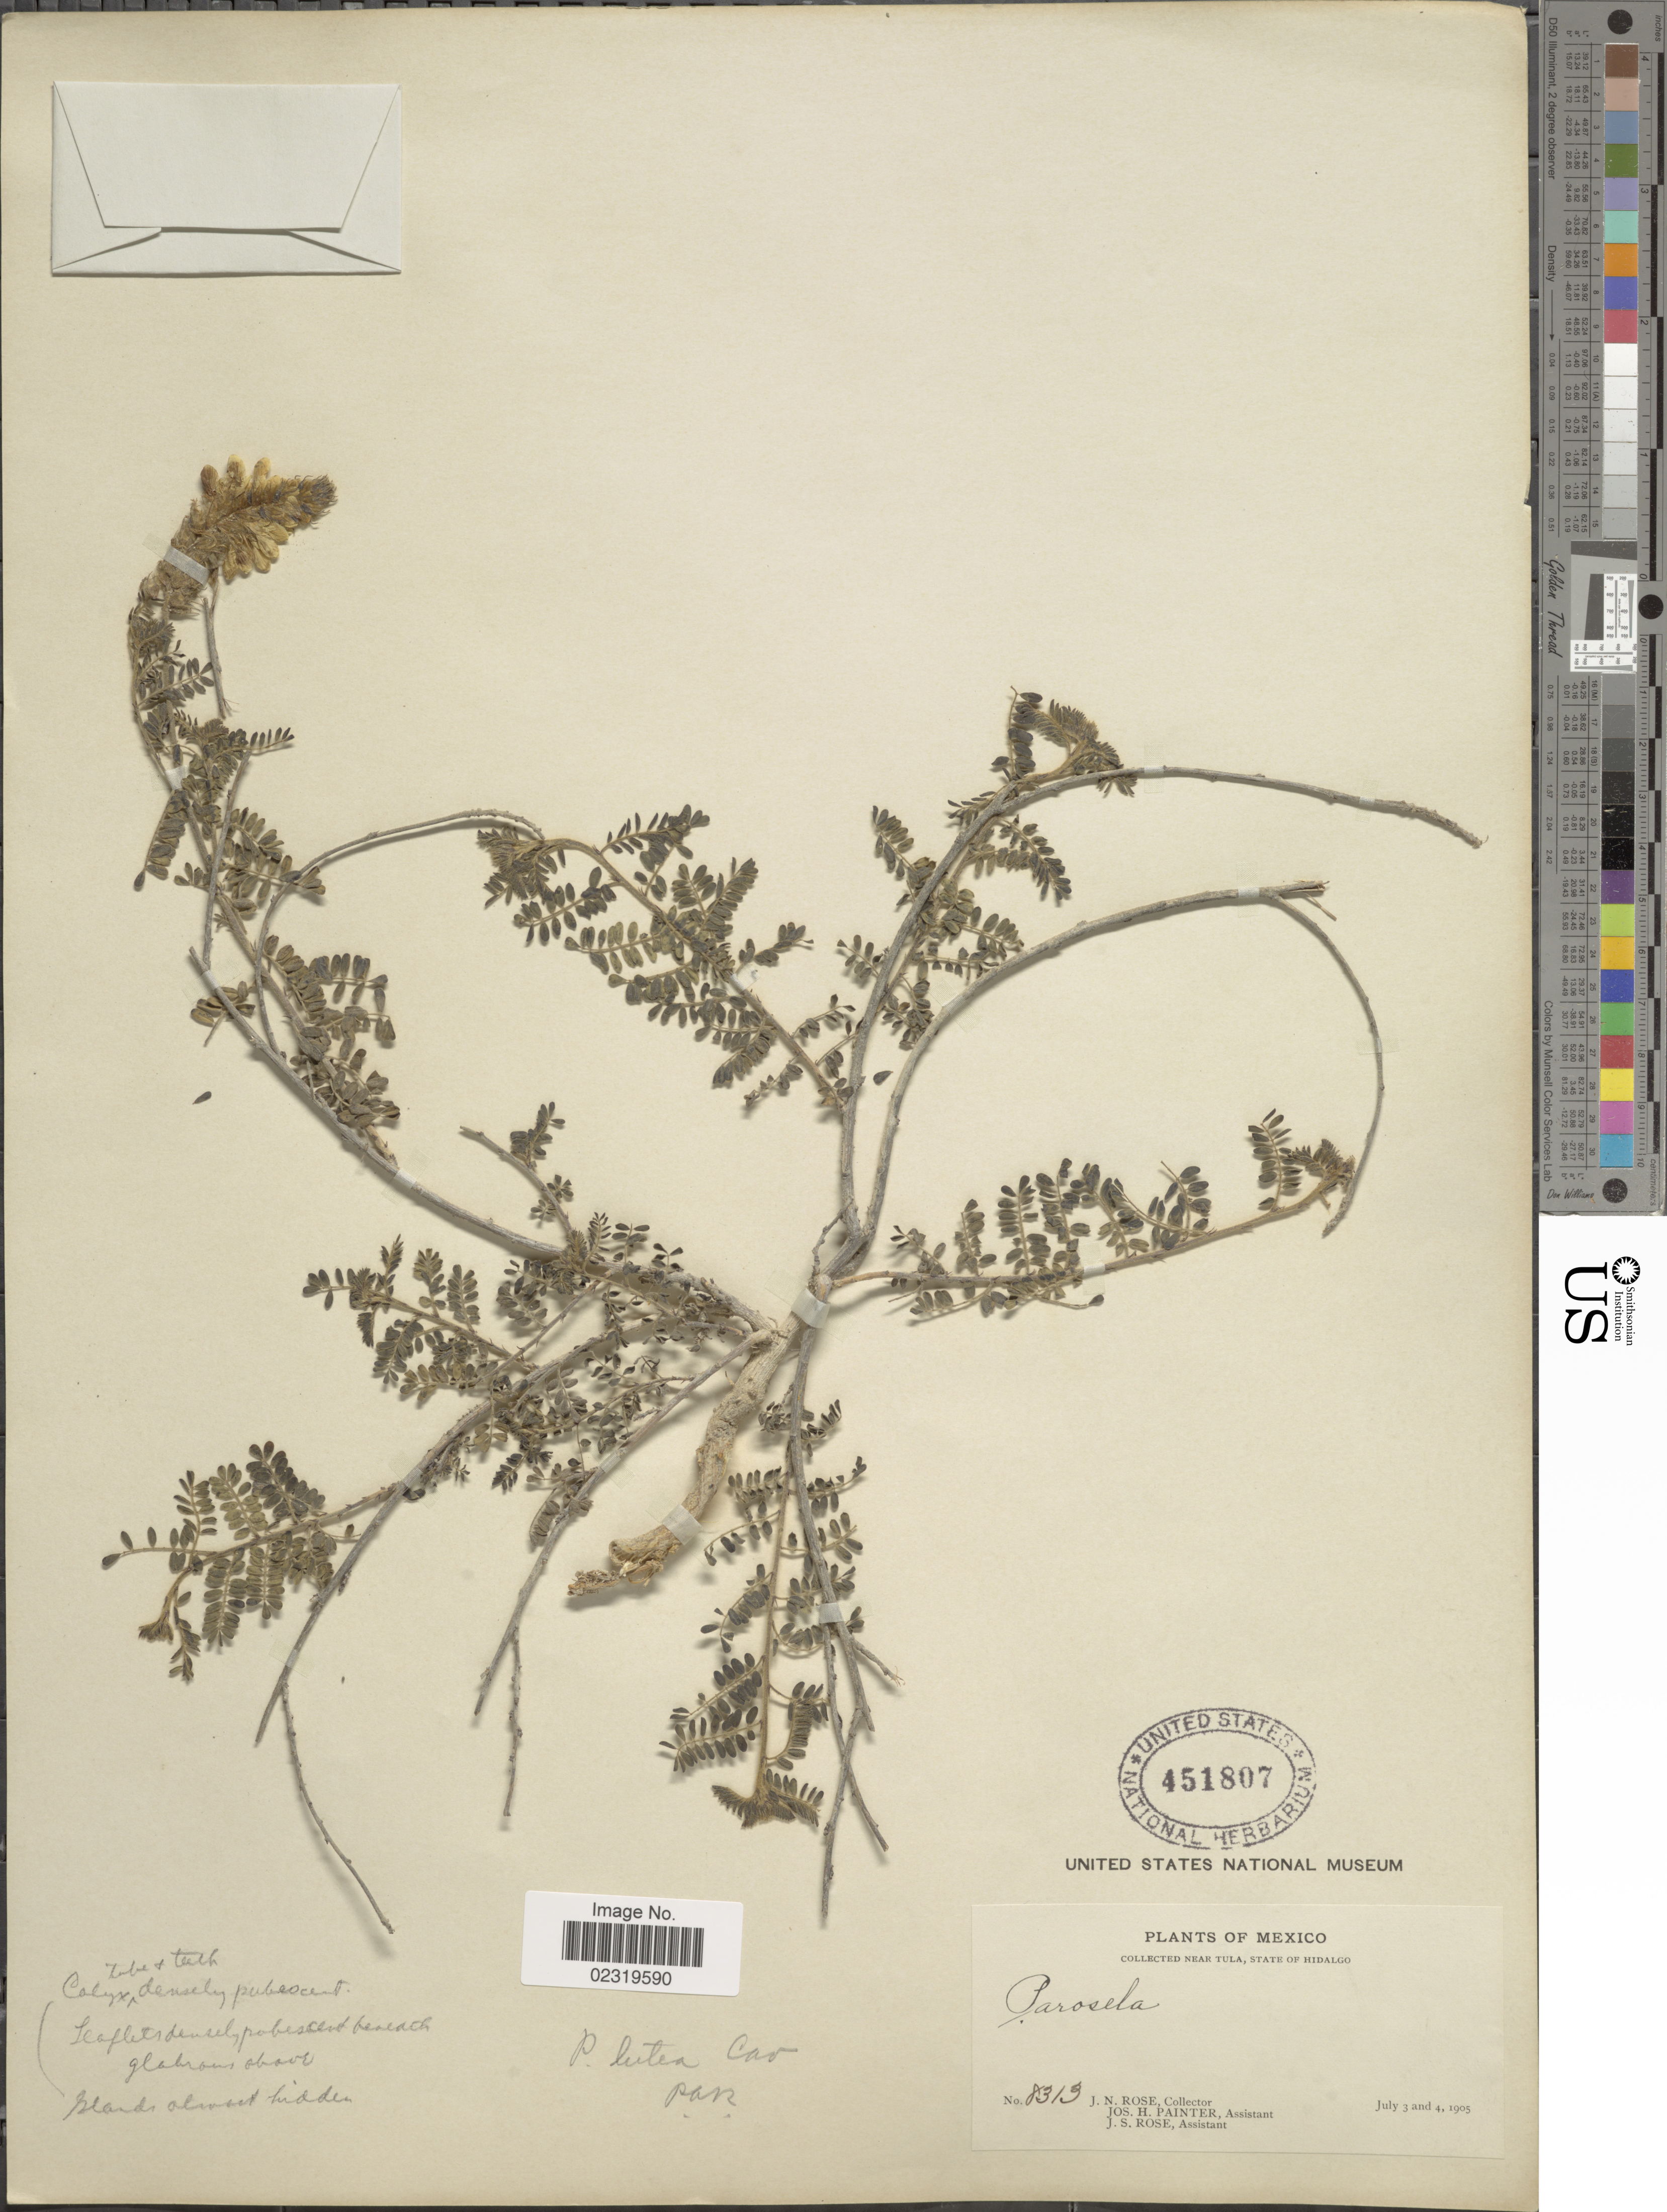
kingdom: Plantae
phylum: Tracheophyta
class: Magnoliopsida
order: Fabales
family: Fabaceae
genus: Dalea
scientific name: Dalea lutea var. lutea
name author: (Cav.) Willd.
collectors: J. N. Rose, J. H. Painter & J. S. Rose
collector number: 8313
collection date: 1905-07-03/1905-07-04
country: Mexico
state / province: Hidalgo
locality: Near Tula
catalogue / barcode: US 451807